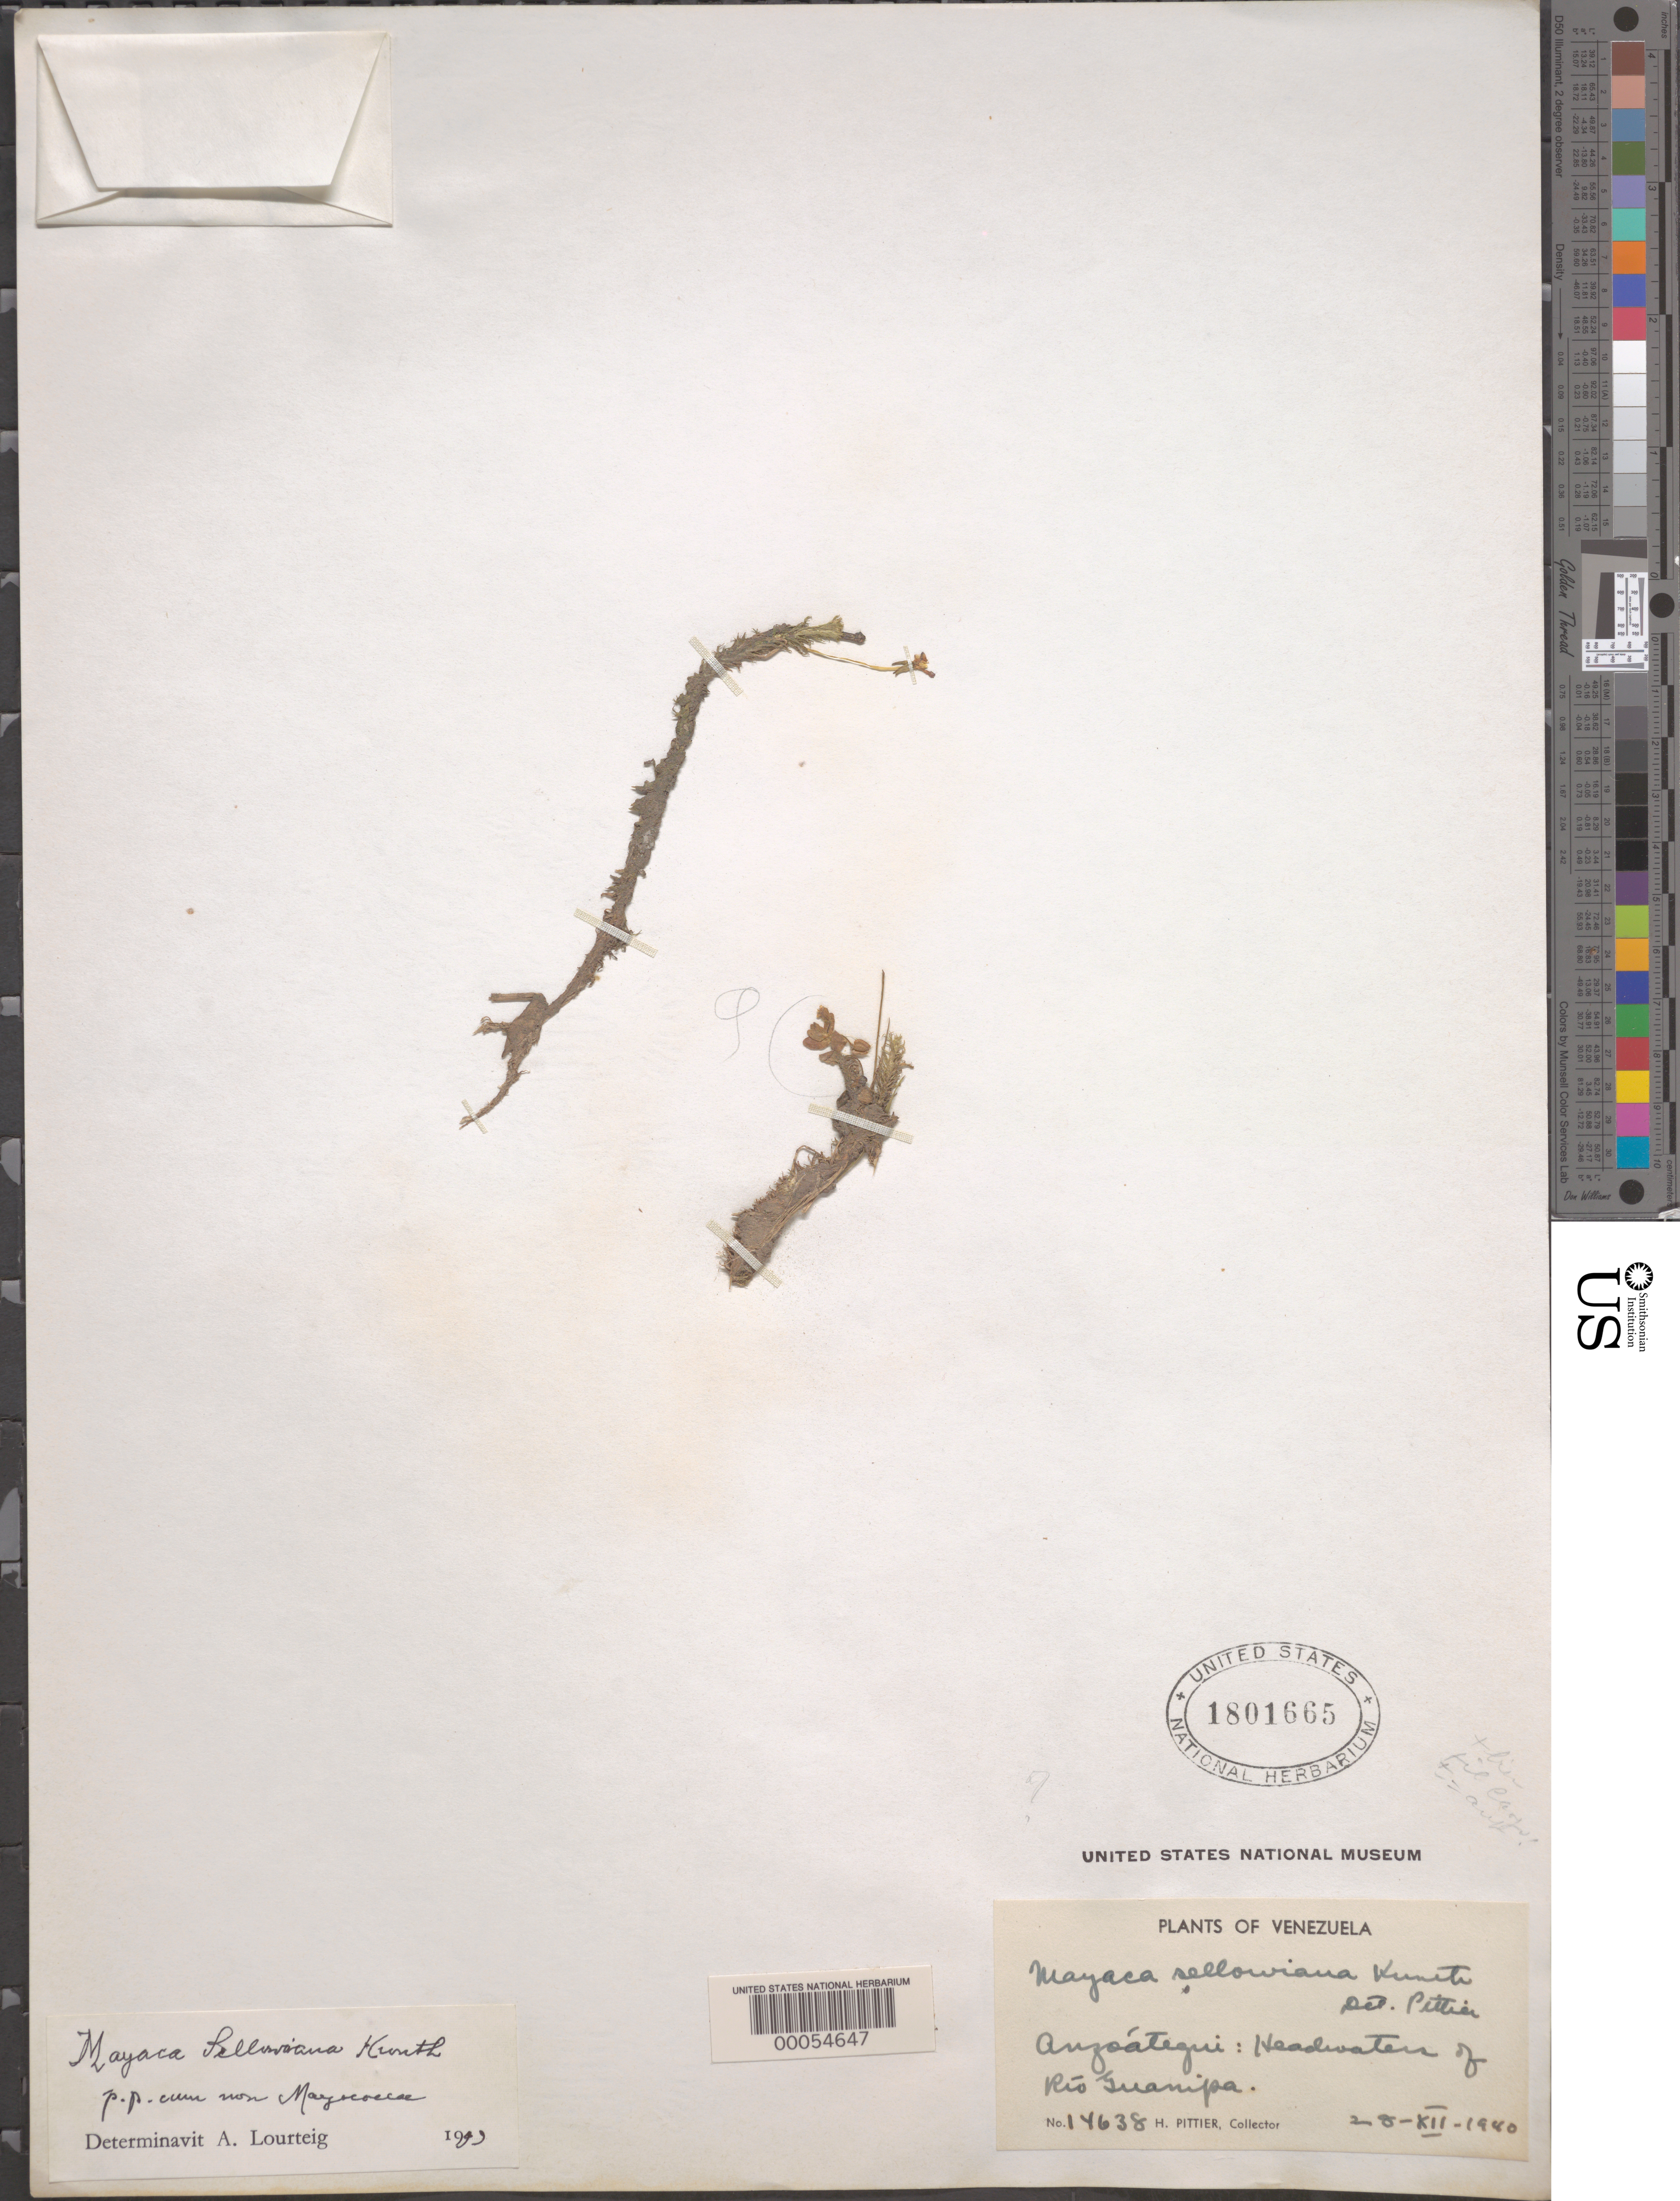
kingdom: Plantae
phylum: Tracheophyta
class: Liliopsida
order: Poales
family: Mayacaceae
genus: Mayaca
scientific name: Mayaca sellowiana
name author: Kunth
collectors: H. F. Pittier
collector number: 14638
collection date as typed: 28 Dec 1940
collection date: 1940-12-28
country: Venezuela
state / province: Mérida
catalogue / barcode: US 1801665